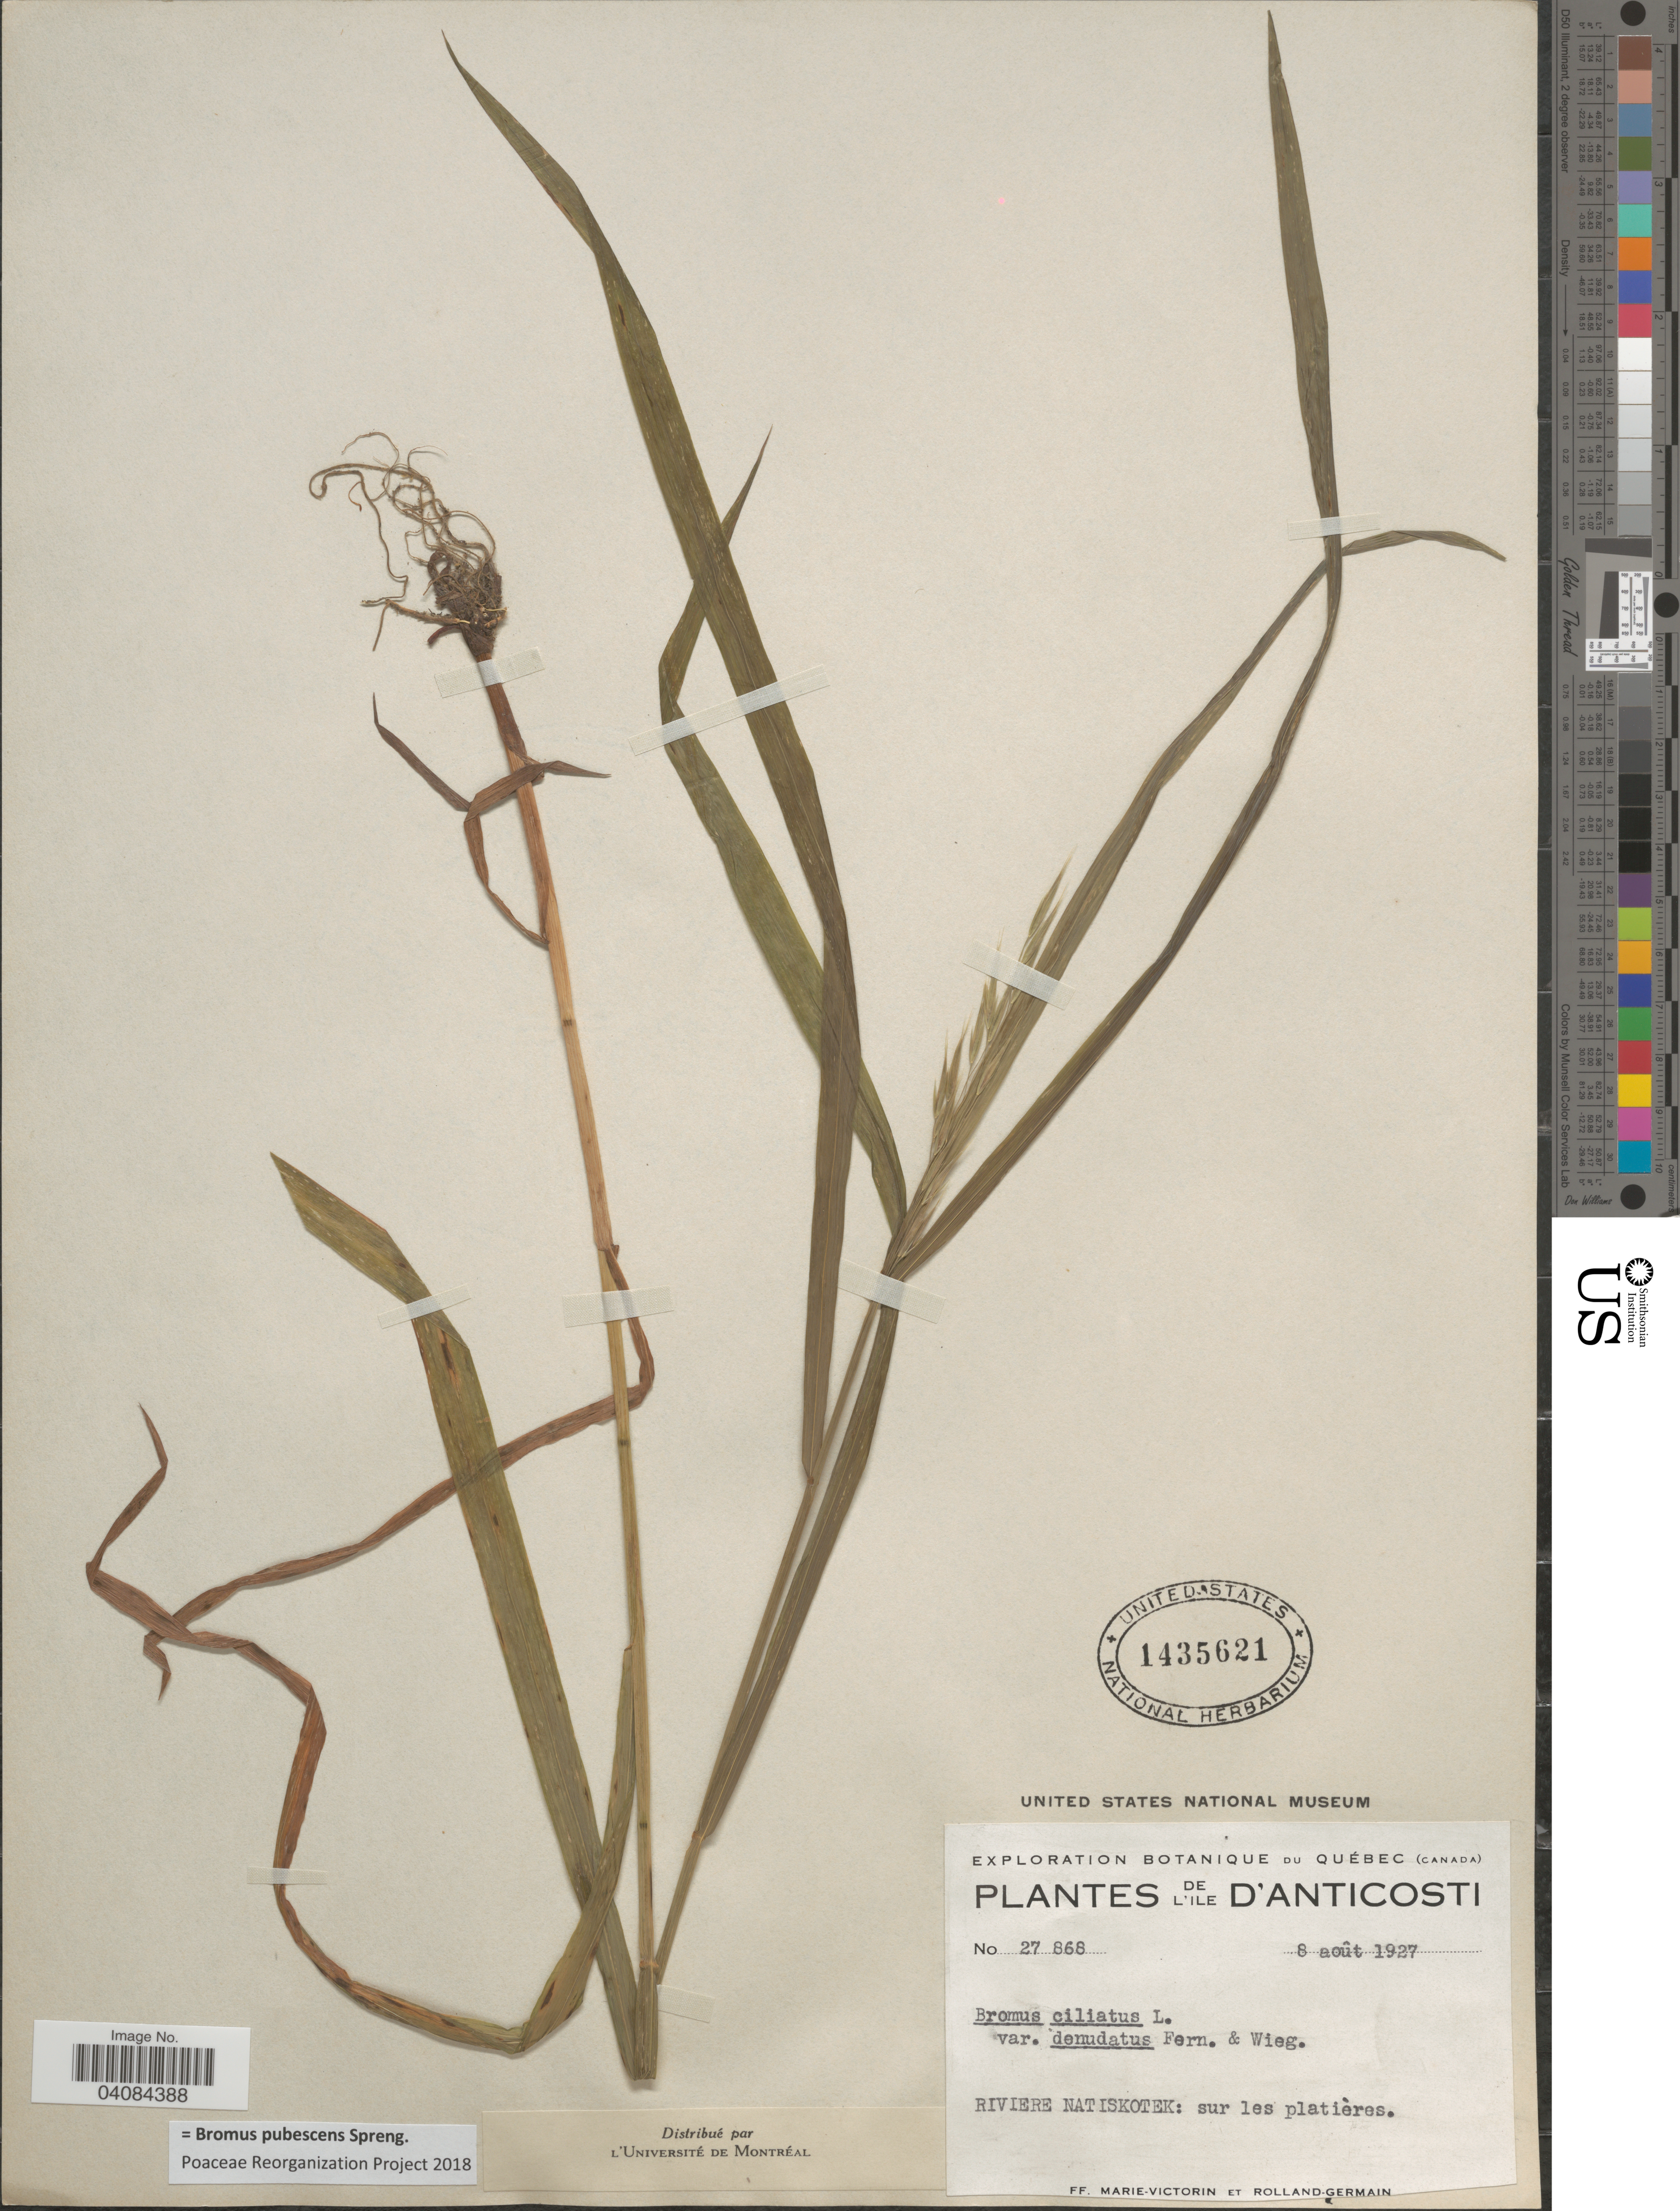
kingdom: Plantae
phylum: Tracheophyta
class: Liliopsida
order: Poales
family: Poaceae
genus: Bromus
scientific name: Bromus pubescens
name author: Muhl. ex Willd.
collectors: F. Marie-Victorin & Rolland-Germain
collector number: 27868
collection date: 1927-08-08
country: Canada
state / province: Quebec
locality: Exploration Botanique du Québec (Canada). L'Ile d'Anticosti. Riviere Natiskotek: sur les platières.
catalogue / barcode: US 1435621